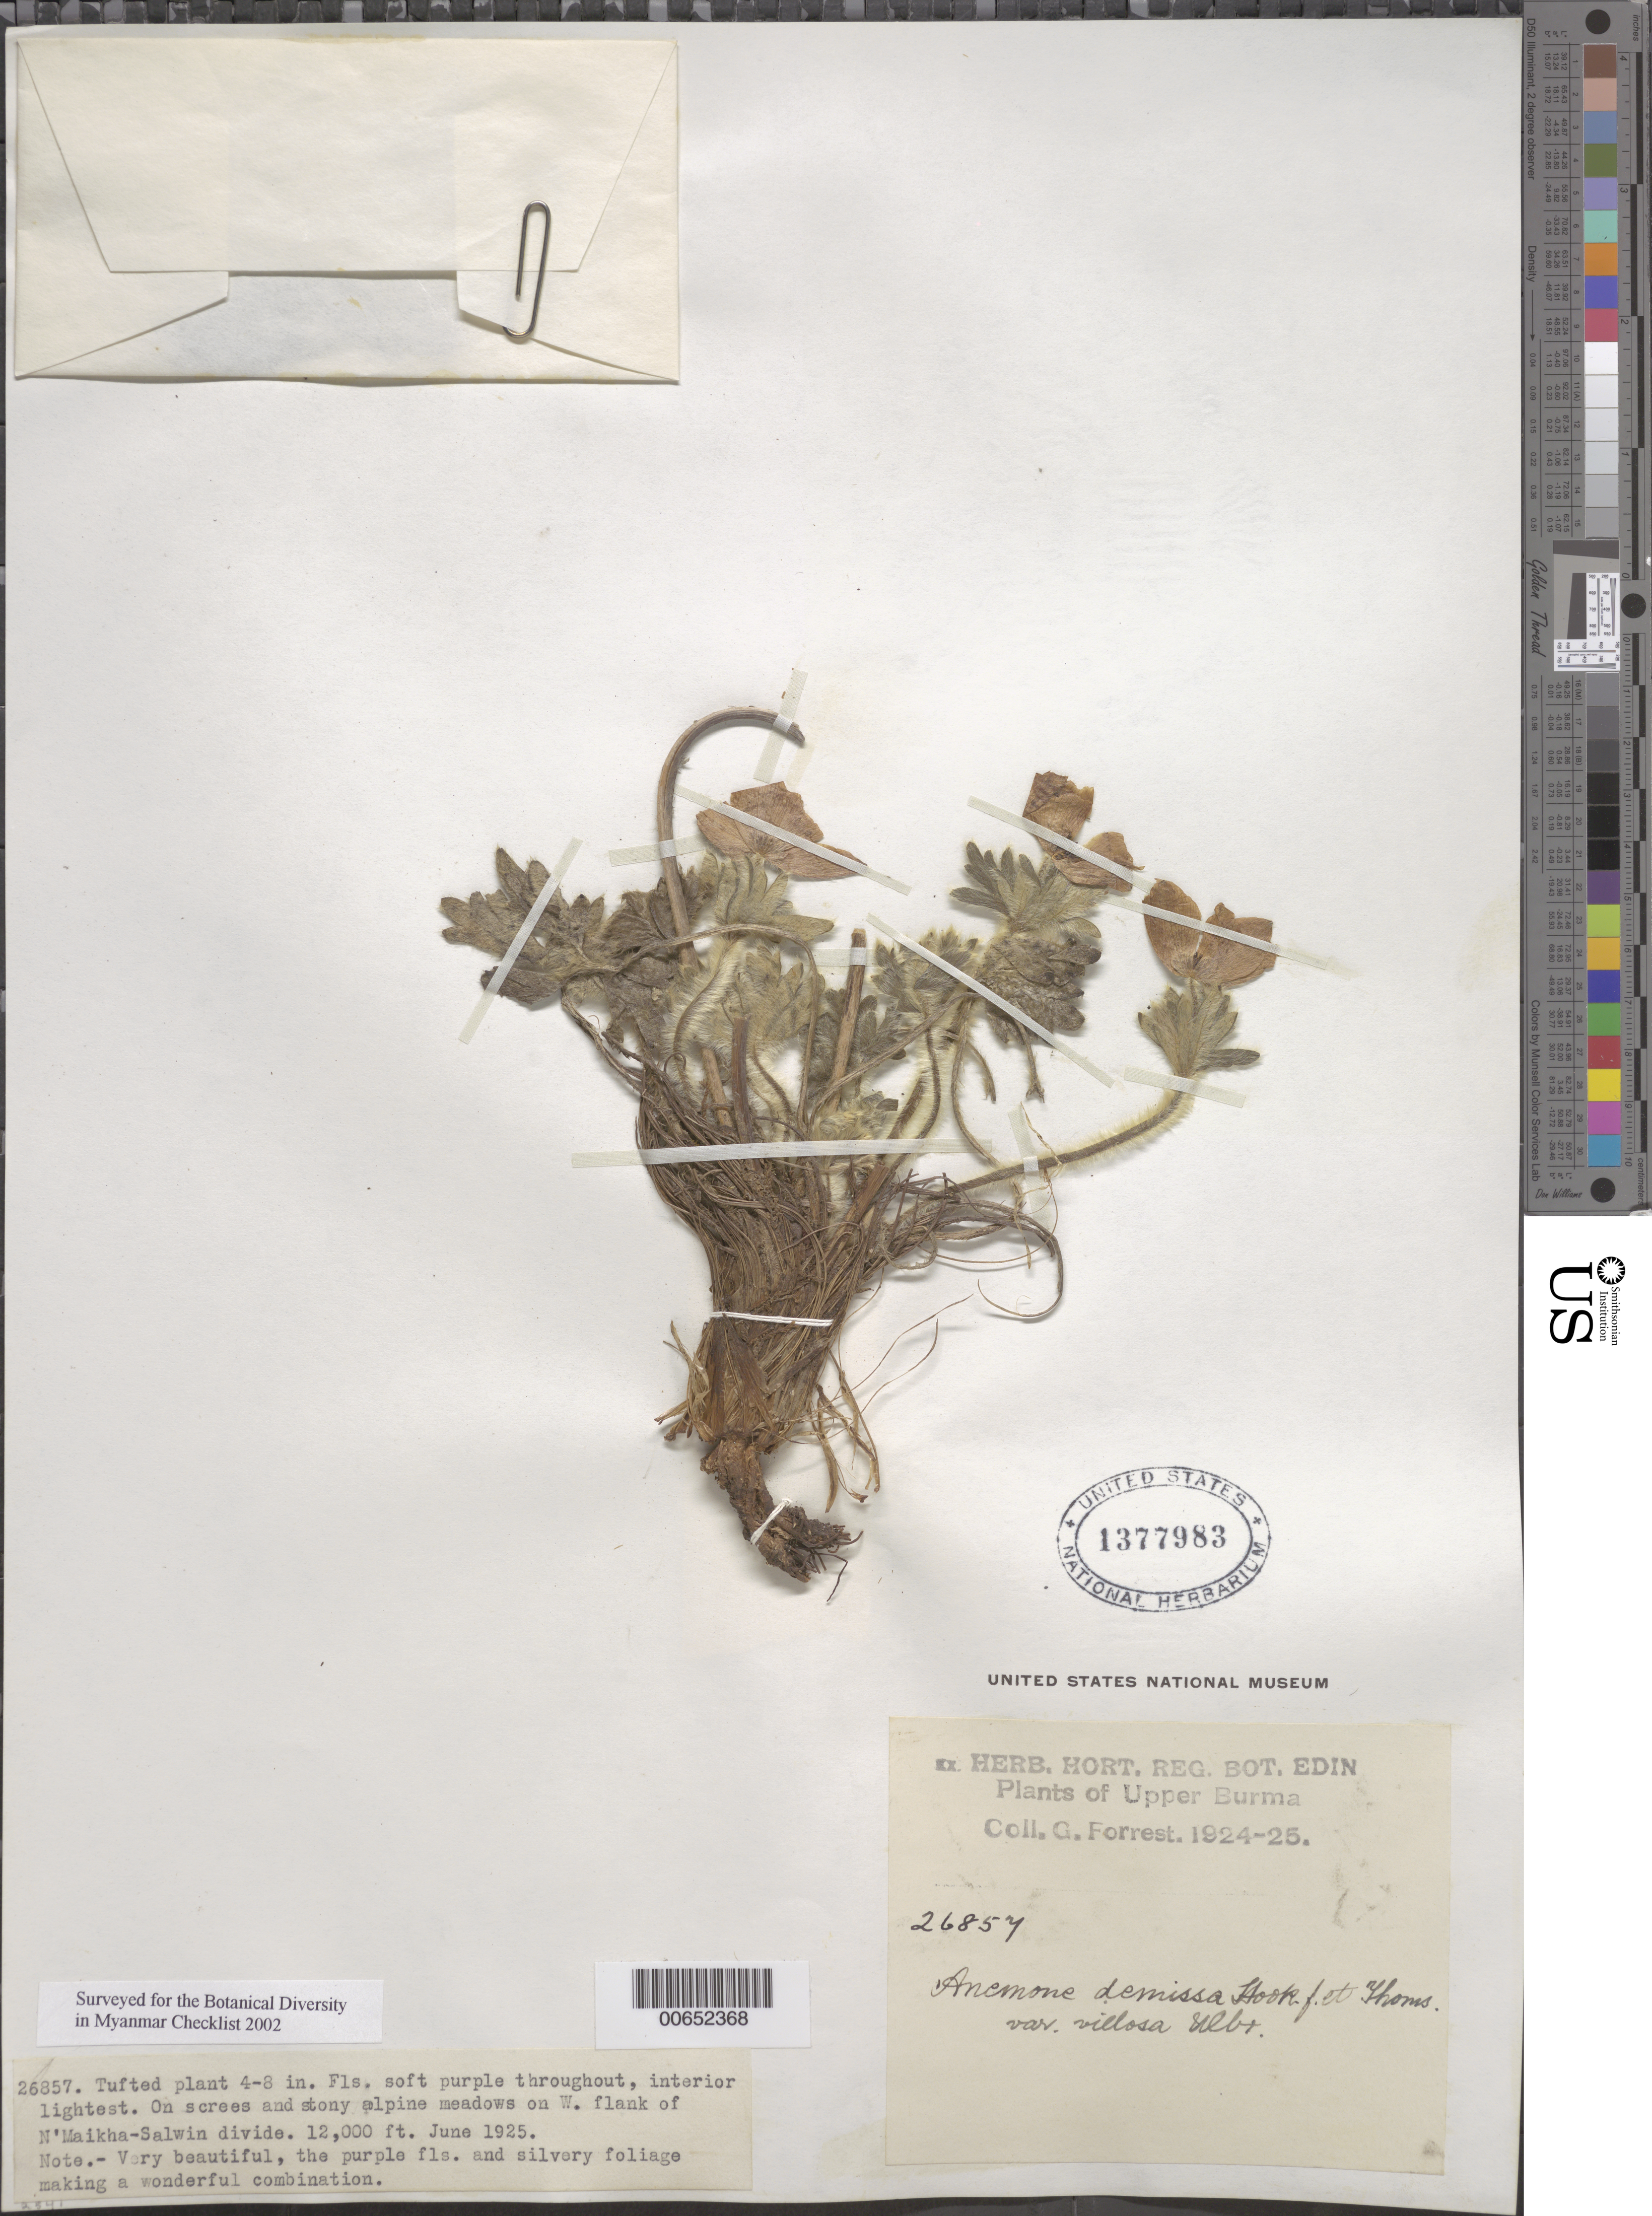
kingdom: Plantae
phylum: Tracheophyta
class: Magnoliopsida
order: Ranunculales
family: Ranunculaceae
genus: Anemone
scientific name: Anemone demissa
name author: (Thomson) Hook.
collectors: G. Forrest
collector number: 26857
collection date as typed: Jun 1925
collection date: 1925-06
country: Myanmar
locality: Upper Burma, W flank of N'Maikha-Salwin Divide.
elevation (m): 3658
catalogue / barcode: US 1377983